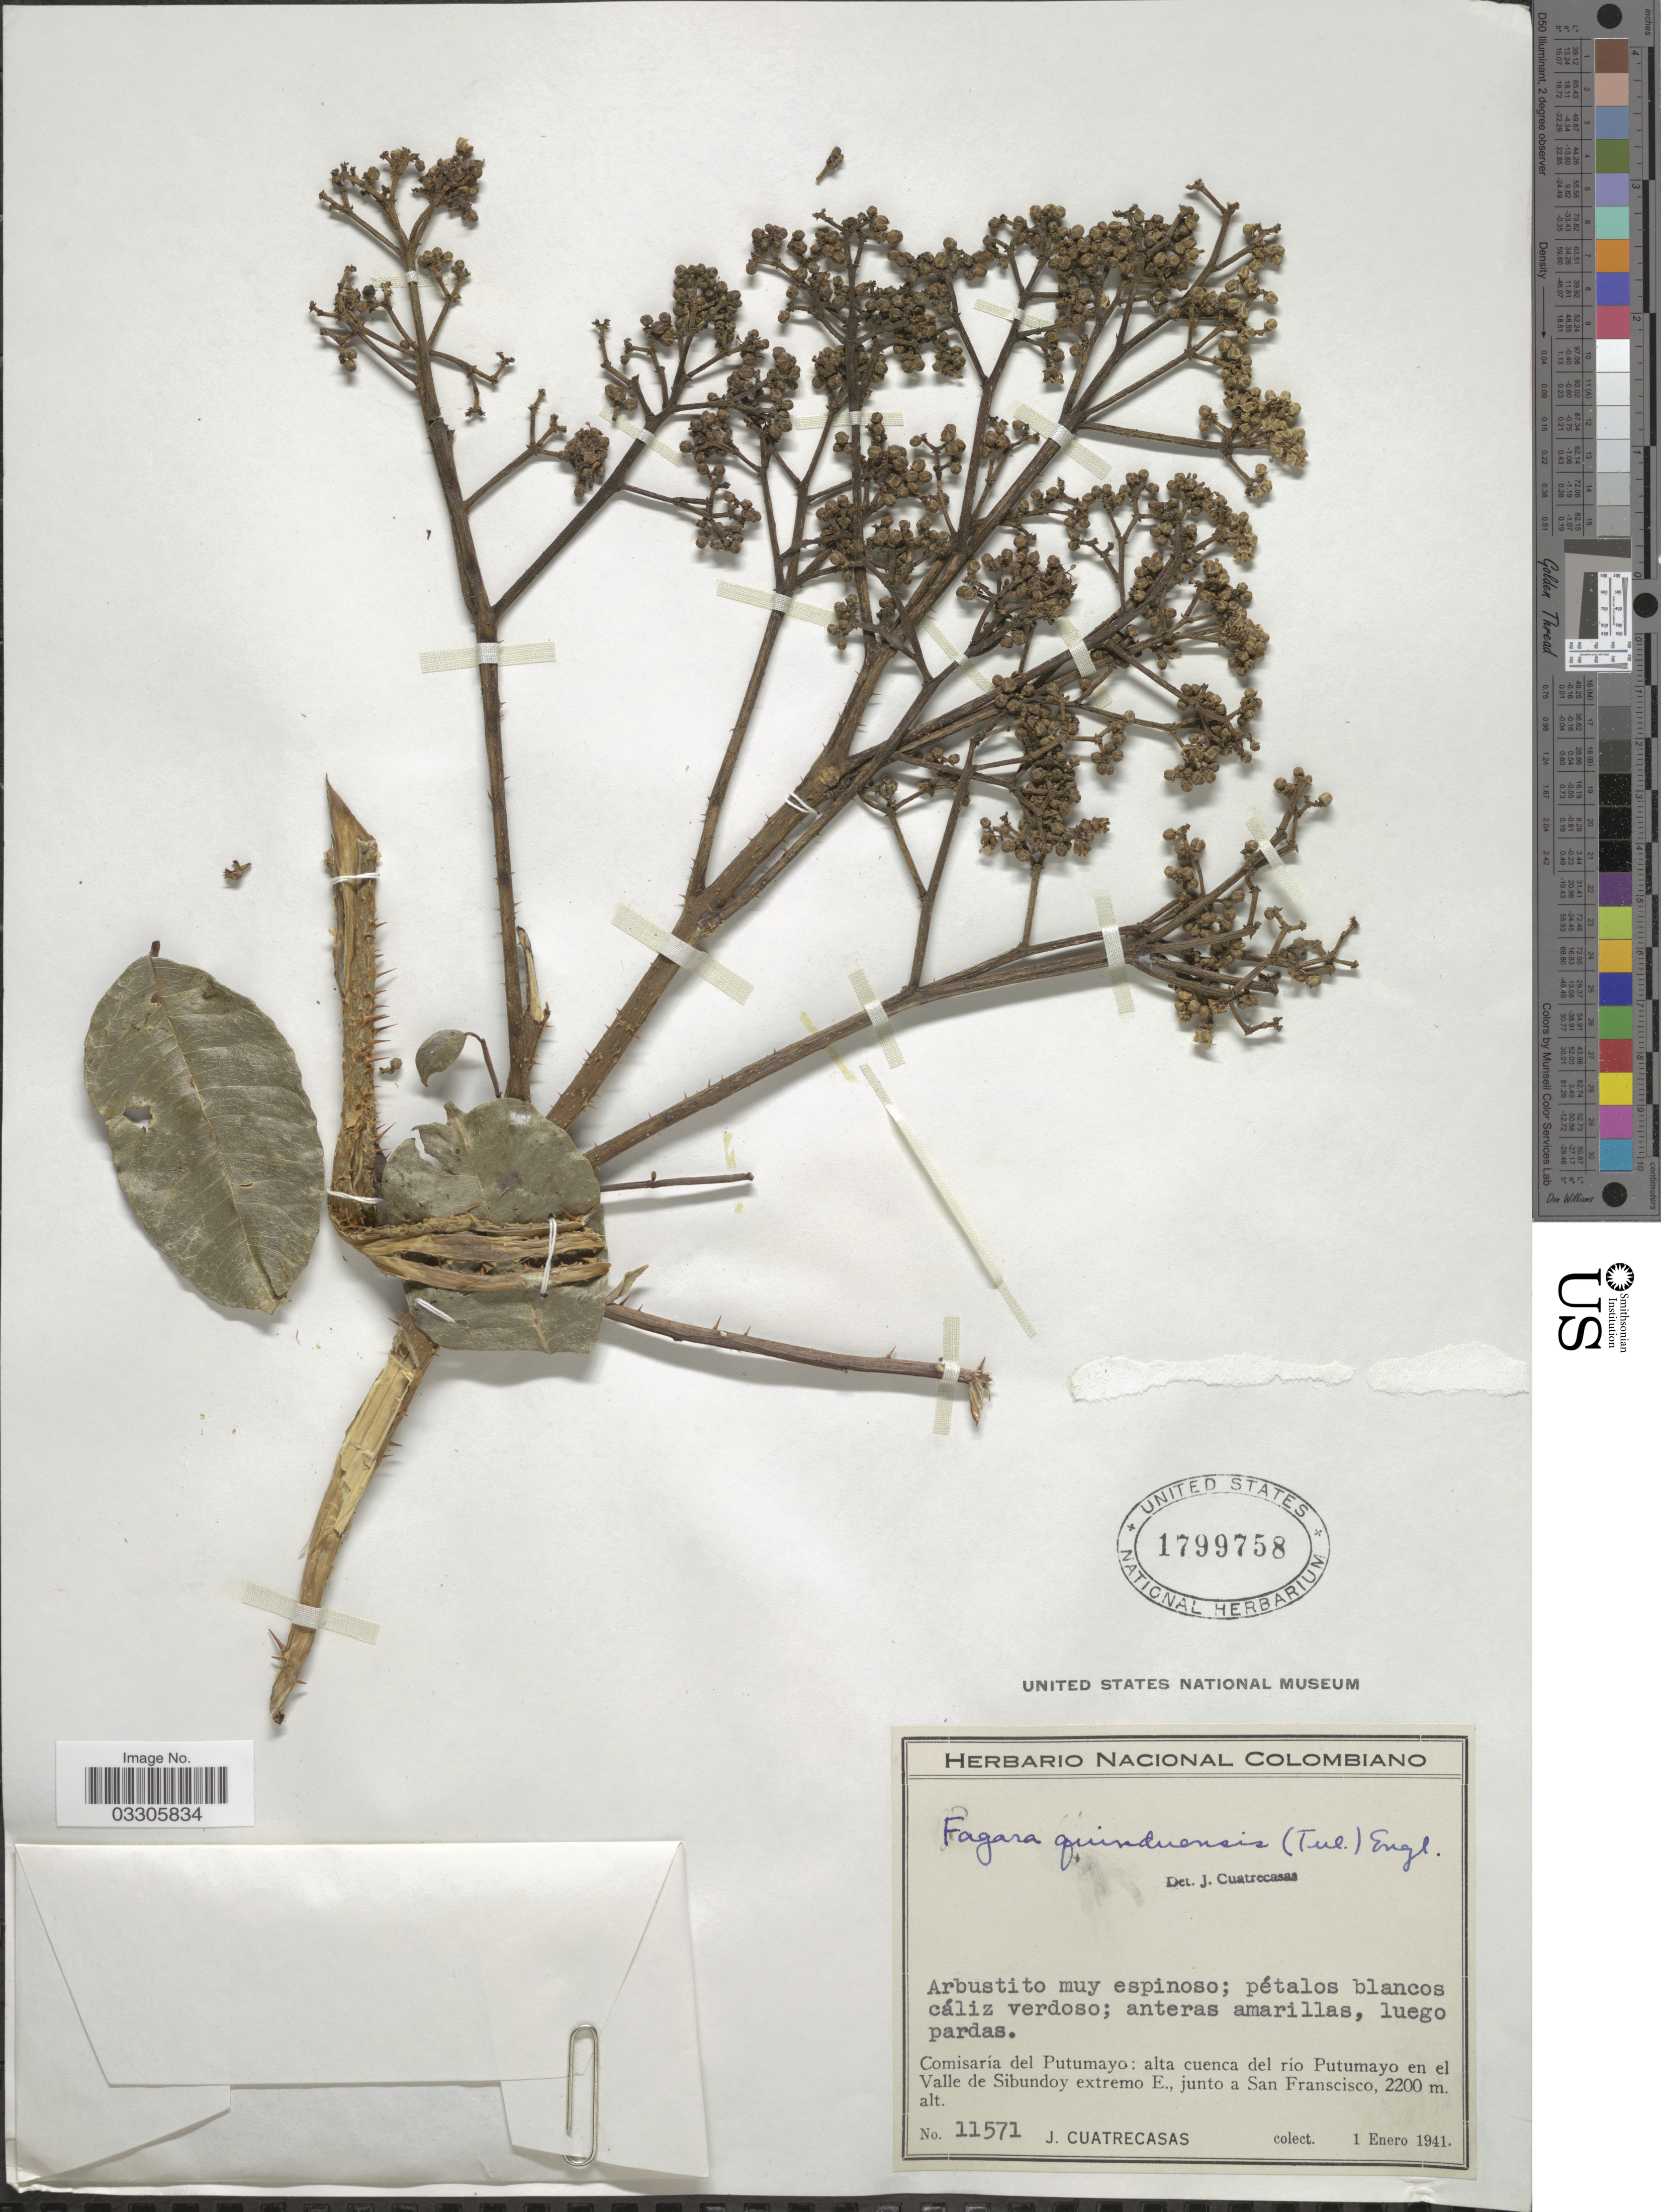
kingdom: Plantae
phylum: Tracheophyta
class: Magnoliopsida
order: Sapindales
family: Rutaceae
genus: Zanthoxylum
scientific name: Zanthoxylum brisoferox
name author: Reynel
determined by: Londoño-Echeverri, Y.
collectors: J. Cuatrecasas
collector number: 11571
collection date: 1941-01-01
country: Colombia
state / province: Putumayo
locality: Comisaría del Putumayo: alta cuenca del río Putumayo en el Valle de Sibundoy extremo E., junto a San Franscisco.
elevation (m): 2200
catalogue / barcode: US 1799758